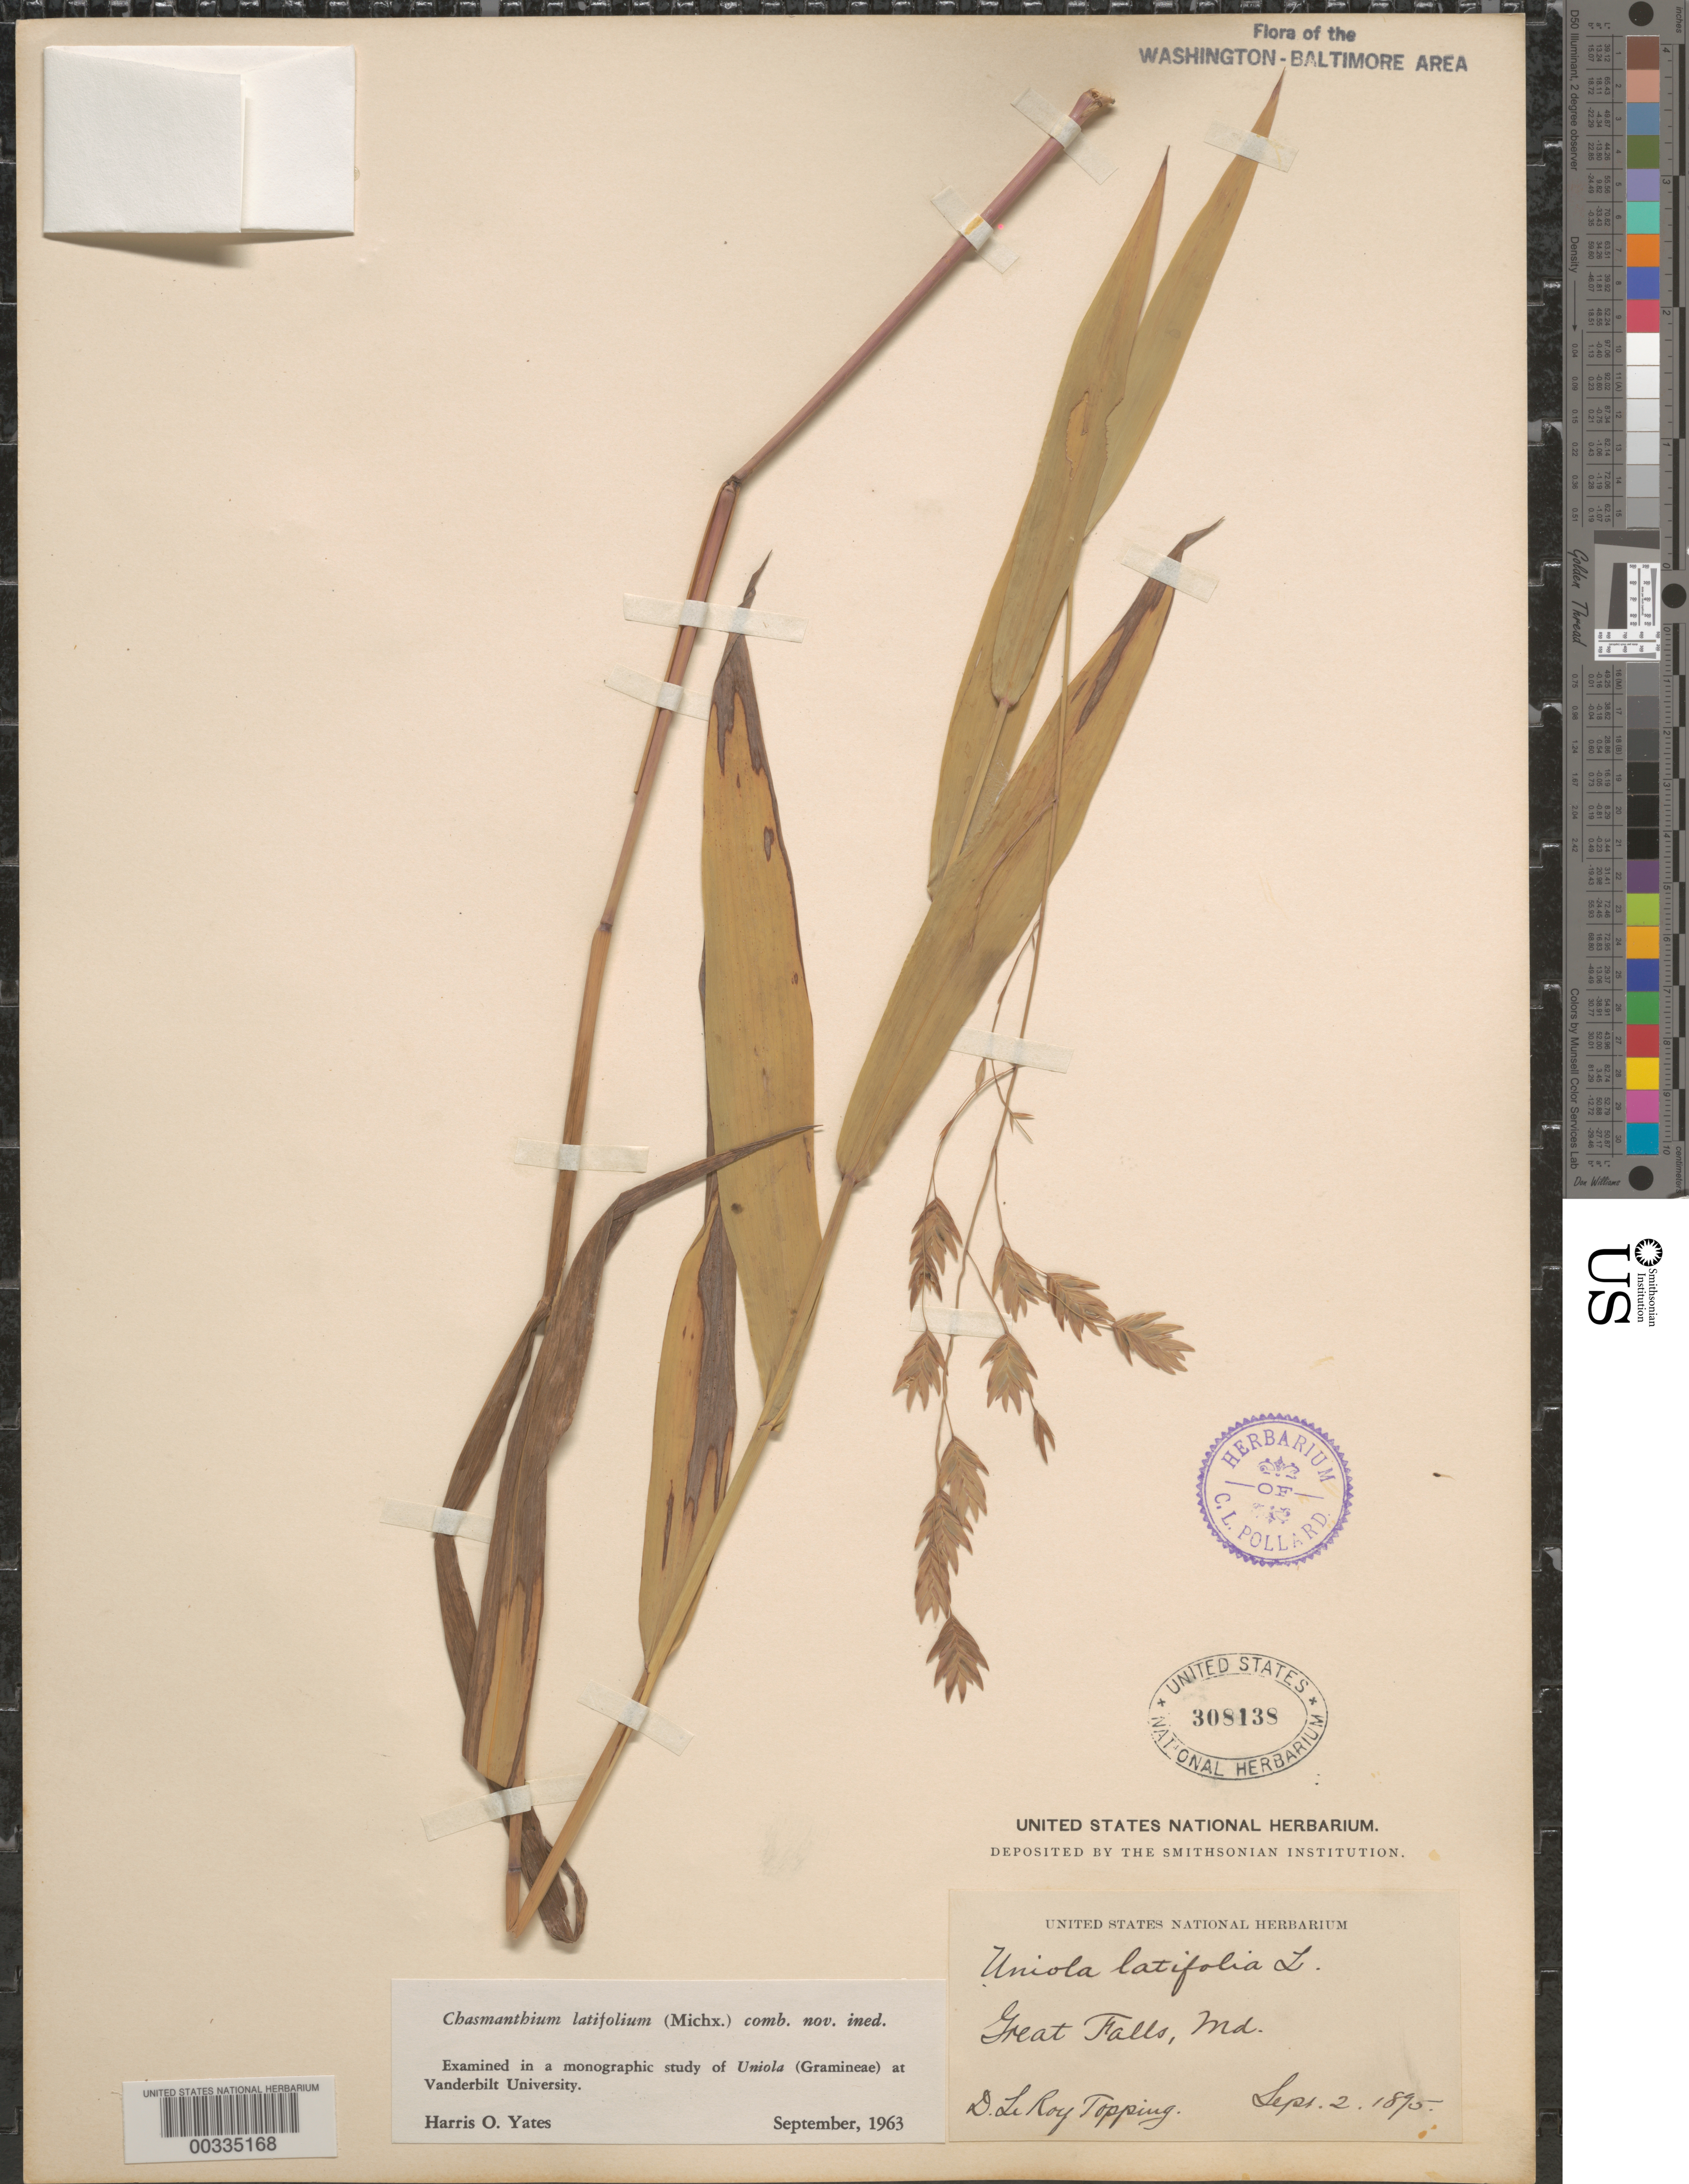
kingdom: Plantae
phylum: Tracheophyta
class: Liliopsida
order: Poales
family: Poaceae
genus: Chasmanthium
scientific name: Chasmanthium latifolium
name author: (Michx.) H.O. Yates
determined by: Yates, H. O.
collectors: D. Toping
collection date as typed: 02 Sep 1895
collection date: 1895-09-02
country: United States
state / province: Maryland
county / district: Montgomery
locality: Great Falls C. & O. Canal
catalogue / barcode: US 308138